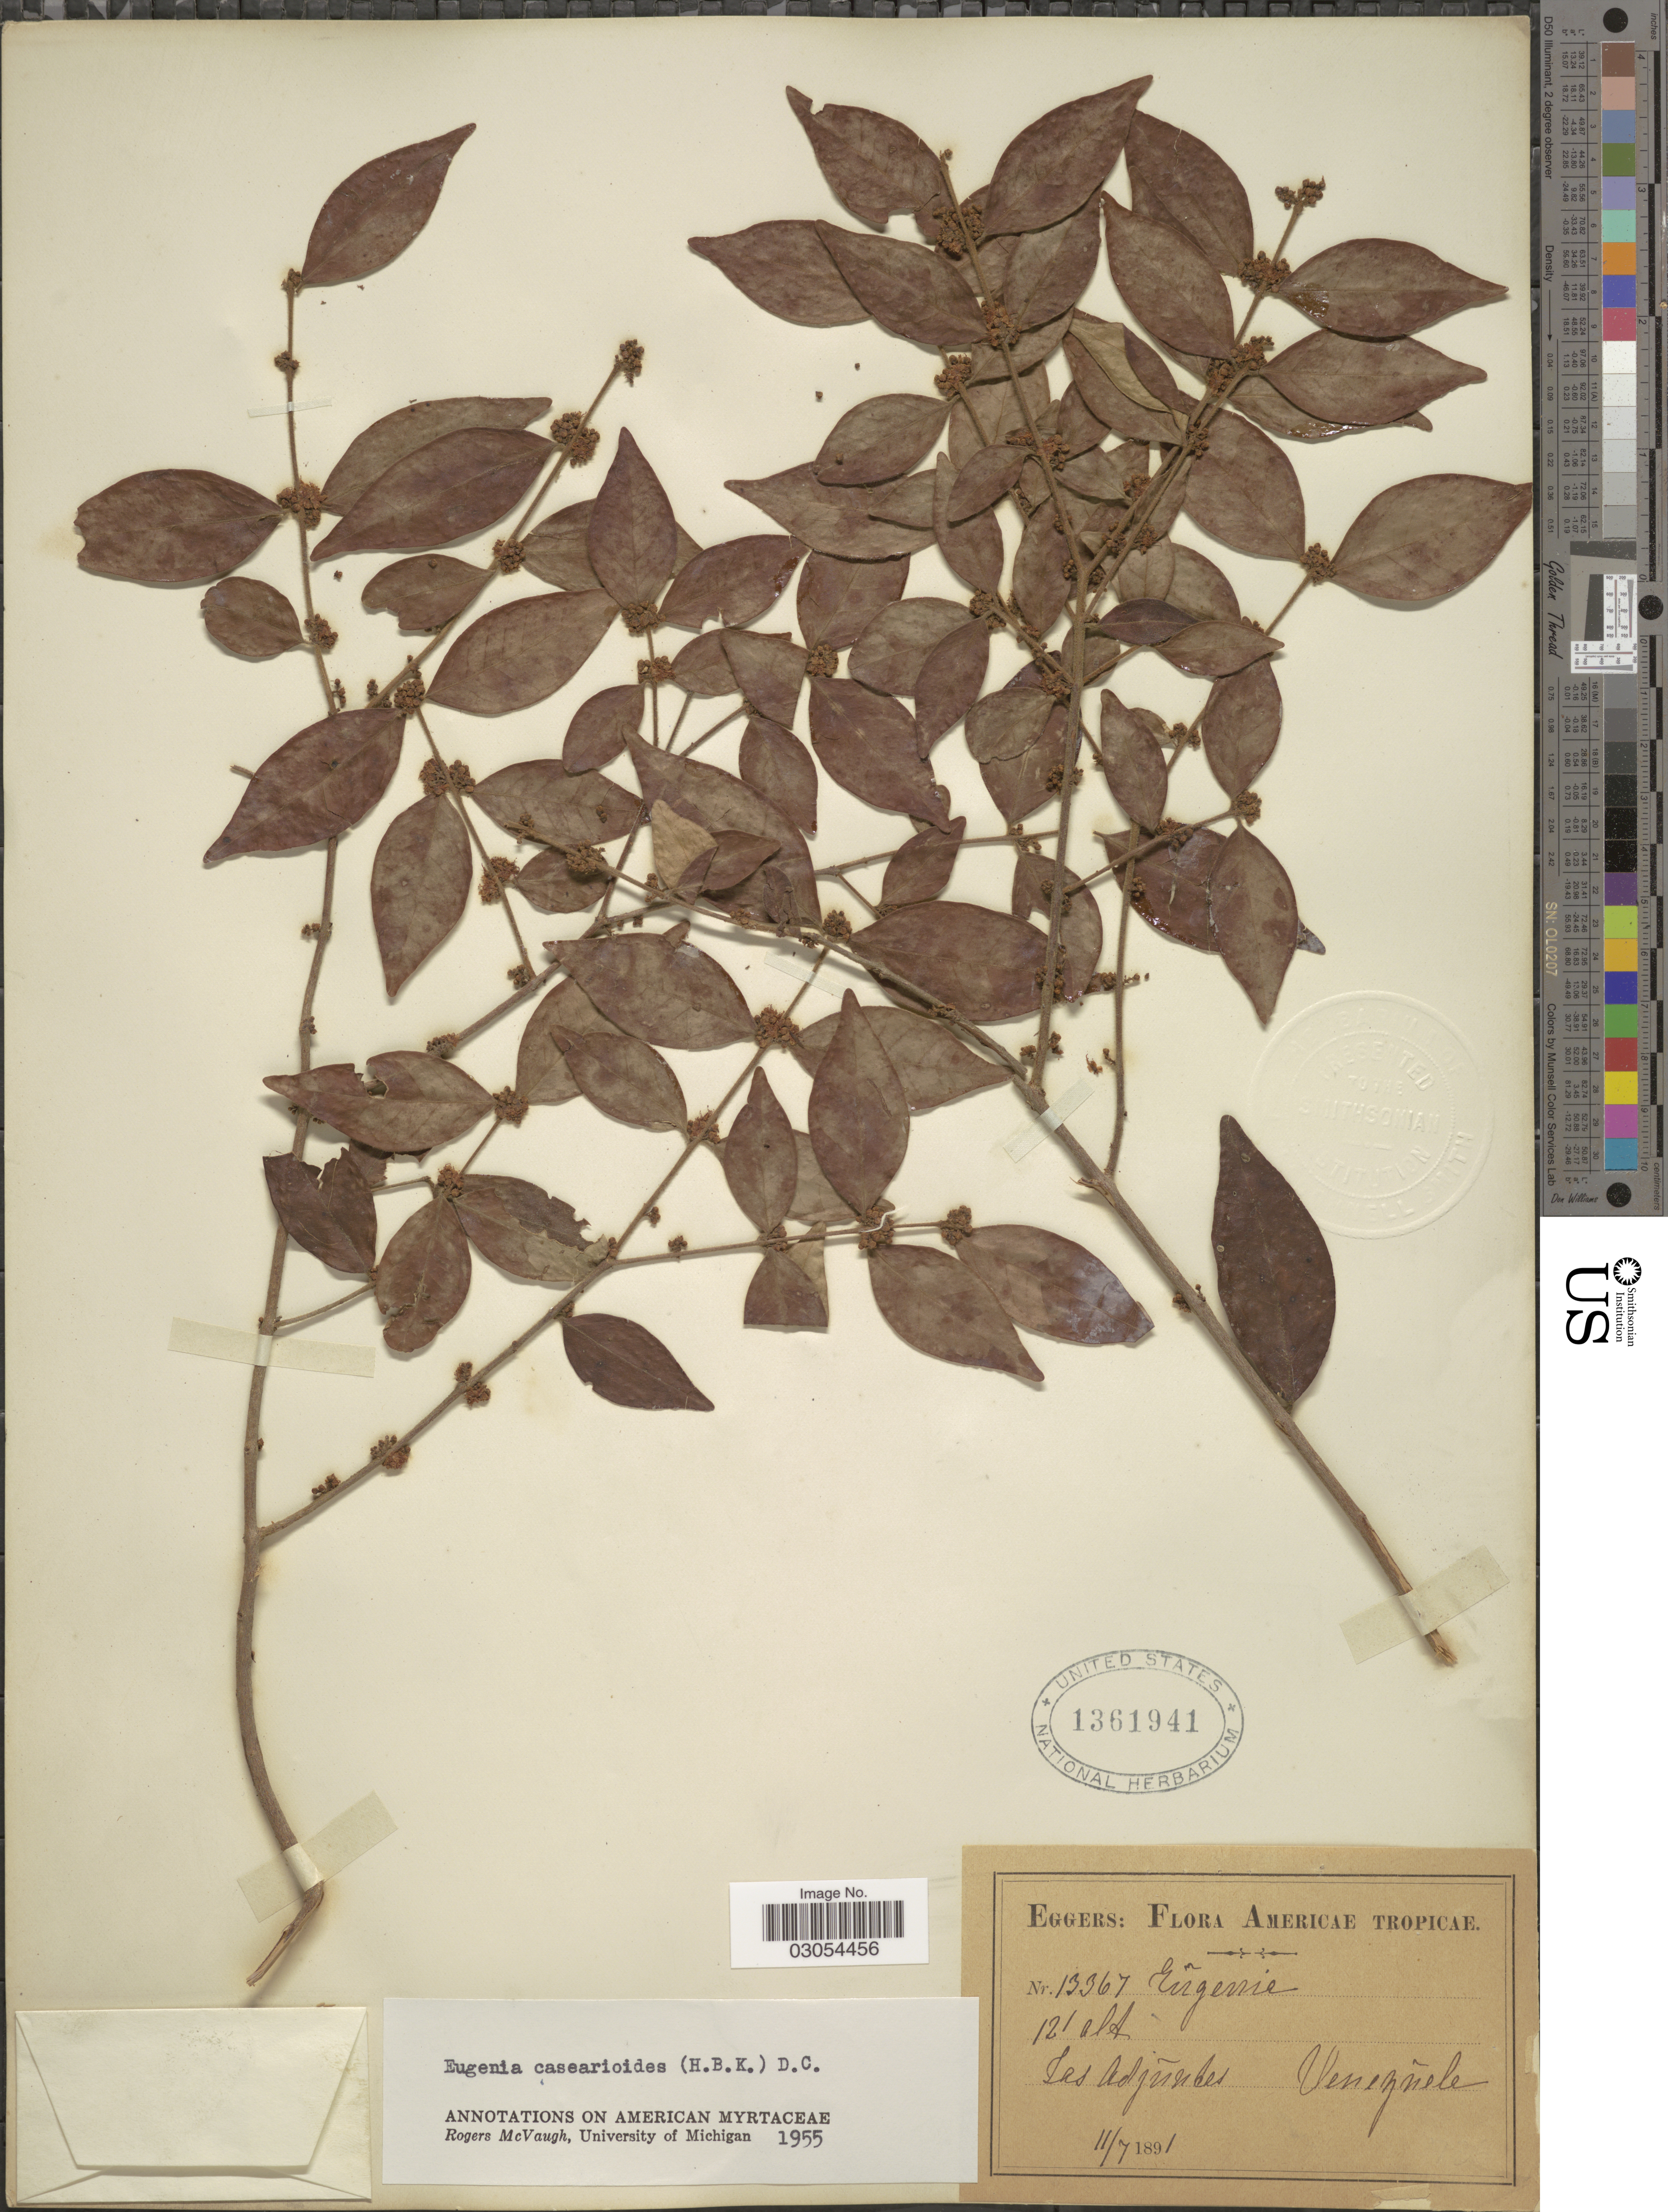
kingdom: Plantae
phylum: Tracheophyta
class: Magnoliopsida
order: Myrtales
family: Myrtaceae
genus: Eugenia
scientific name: Eugenia casearioides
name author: (Kunth) DC.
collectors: -. Eggers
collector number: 13367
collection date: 1891-07-11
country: Venezuela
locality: Las Adjunatas.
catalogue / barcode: US 1361941